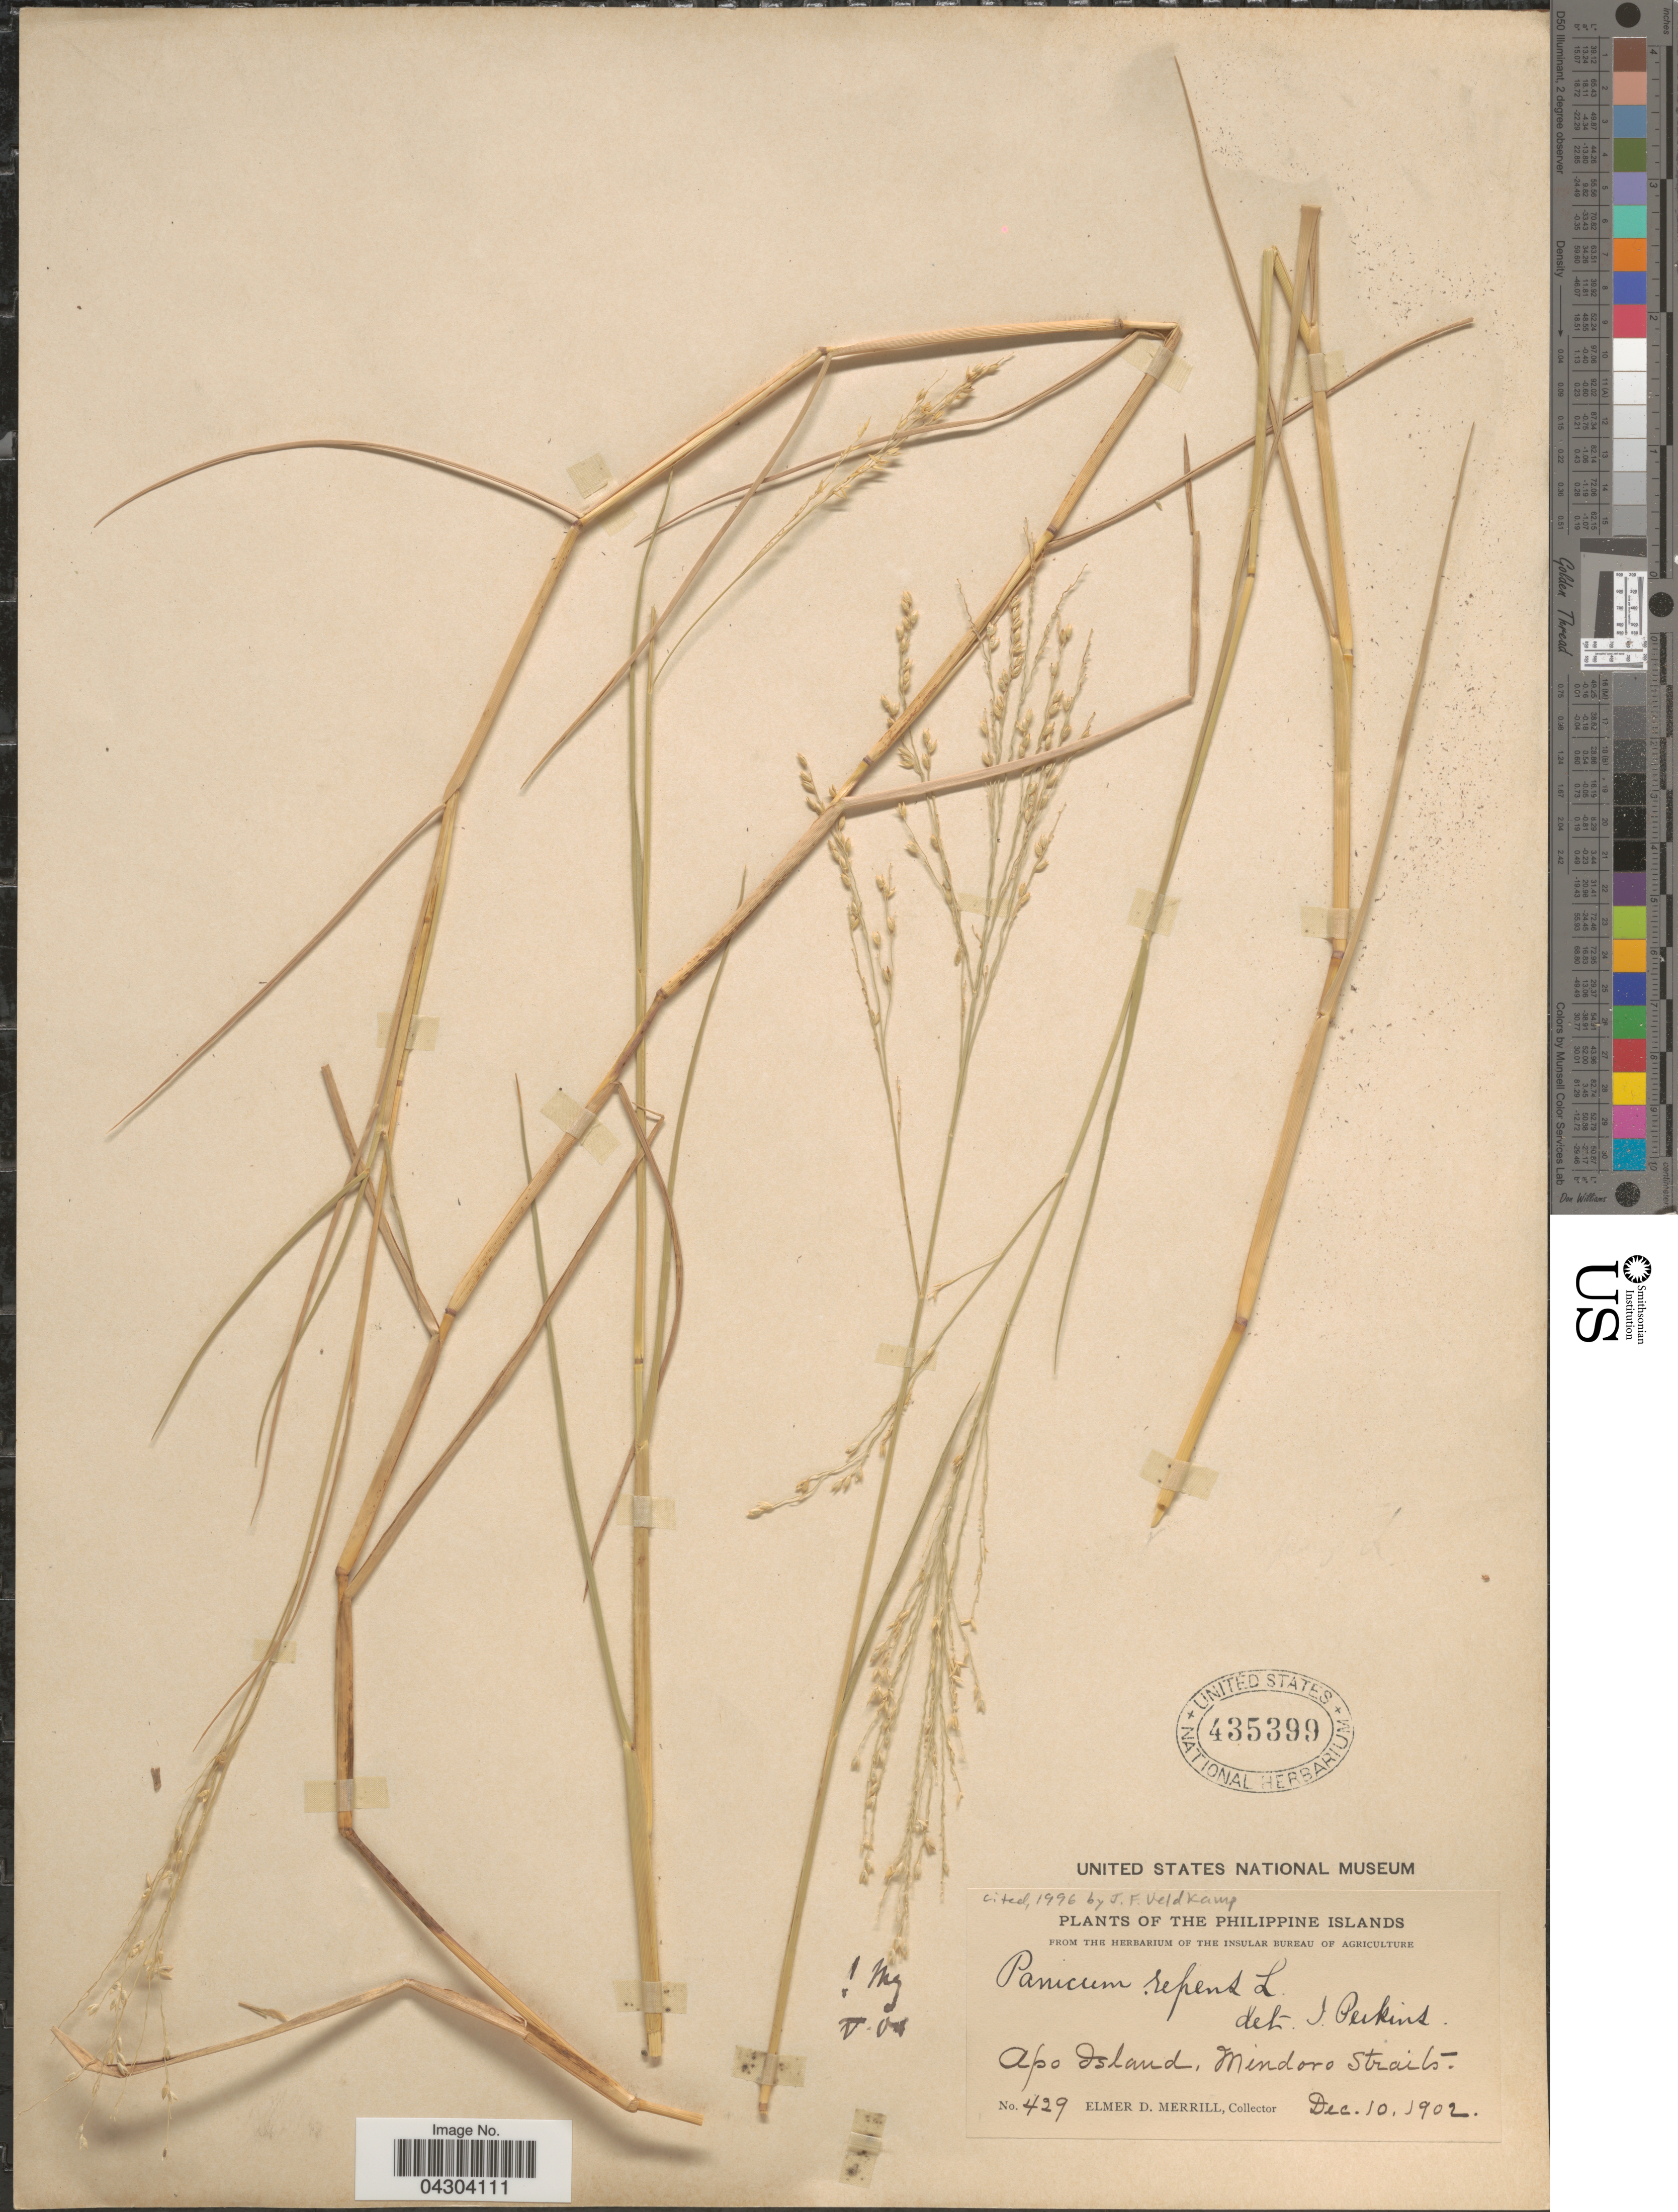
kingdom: Plantae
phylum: Tracheophyta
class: Liliopsida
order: Poales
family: Poaceae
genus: Panicum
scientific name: Panicum repens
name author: L.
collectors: E. D. Merrill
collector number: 429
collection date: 1902-12-10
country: Philippines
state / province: Mimaropa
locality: Apo Island, Mindoro Straits.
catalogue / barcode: US 435399